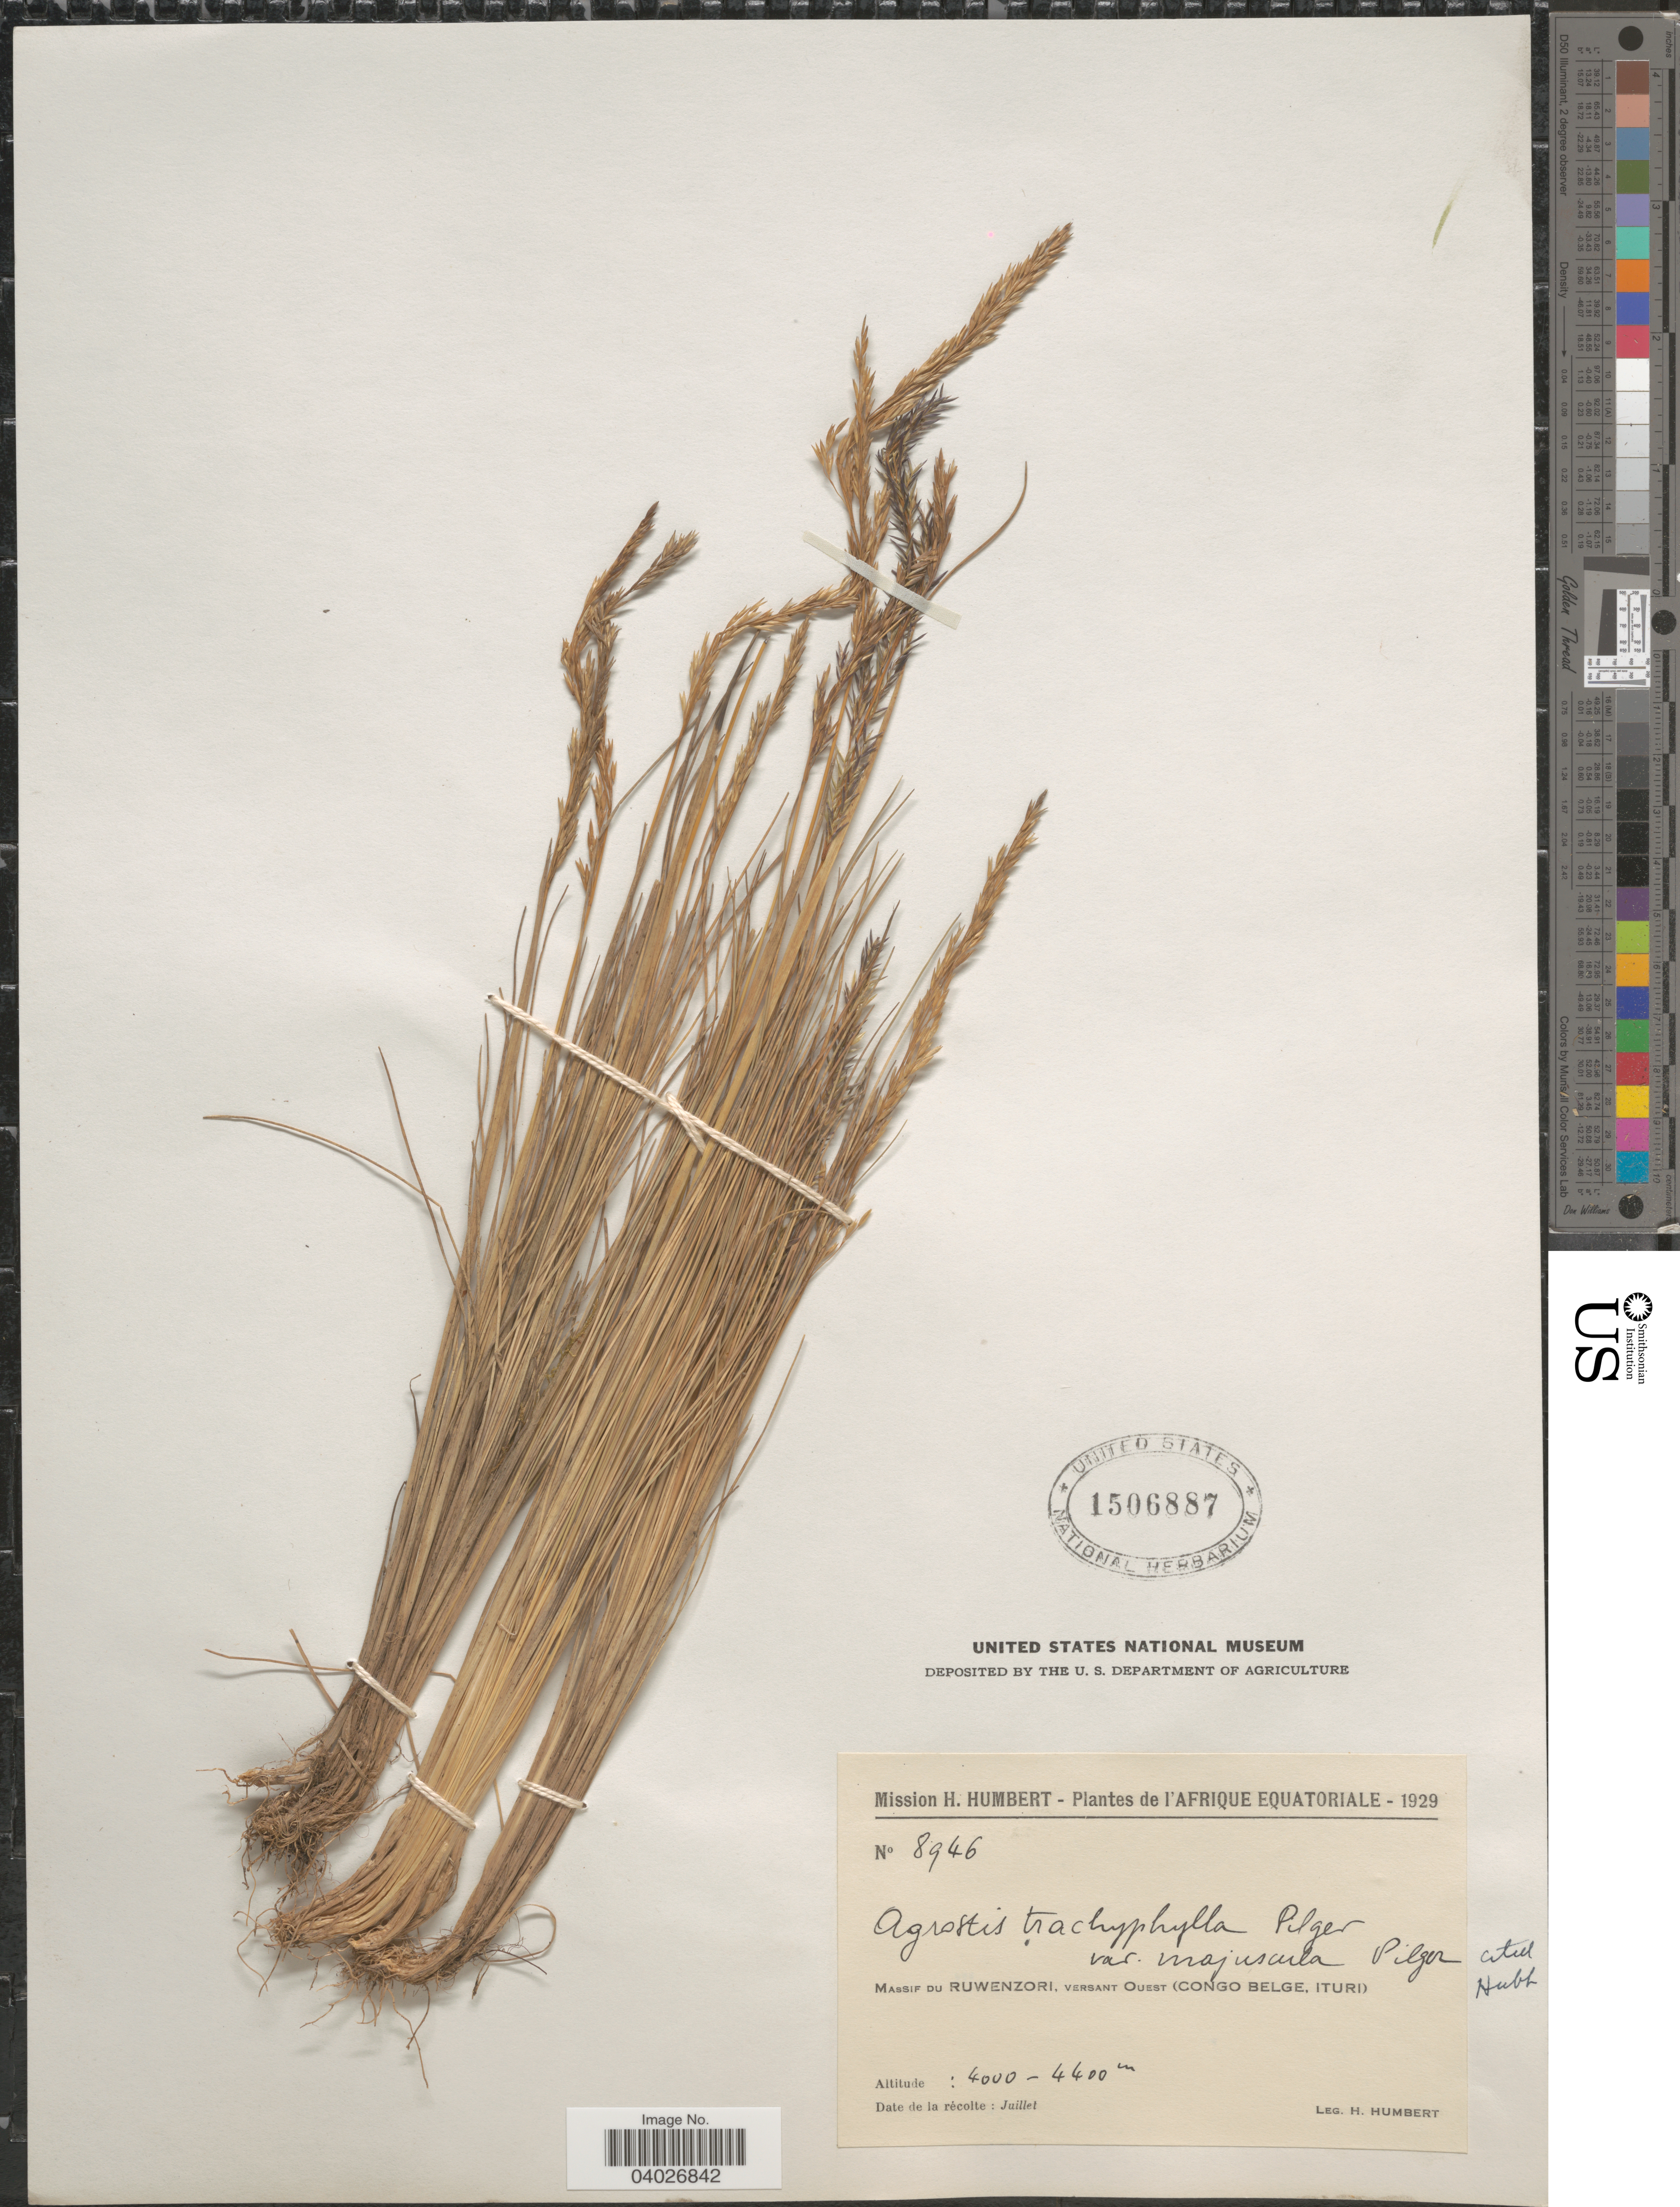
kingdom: Plantae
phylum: Tracheophyta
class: Liliopsida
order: Poales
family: Poaceae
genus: Agrostis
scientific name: Agrostis trachyphylla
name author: Pilg.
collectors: H. Humbert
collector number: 8946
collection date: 1929-07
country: Congo, Democratic Republic of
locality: L'Afrique Equatoriale. Massif du Ruwenzori, versant Ouest (Congo Belge, Ituri).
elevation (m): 4000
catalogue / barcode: US 1506887